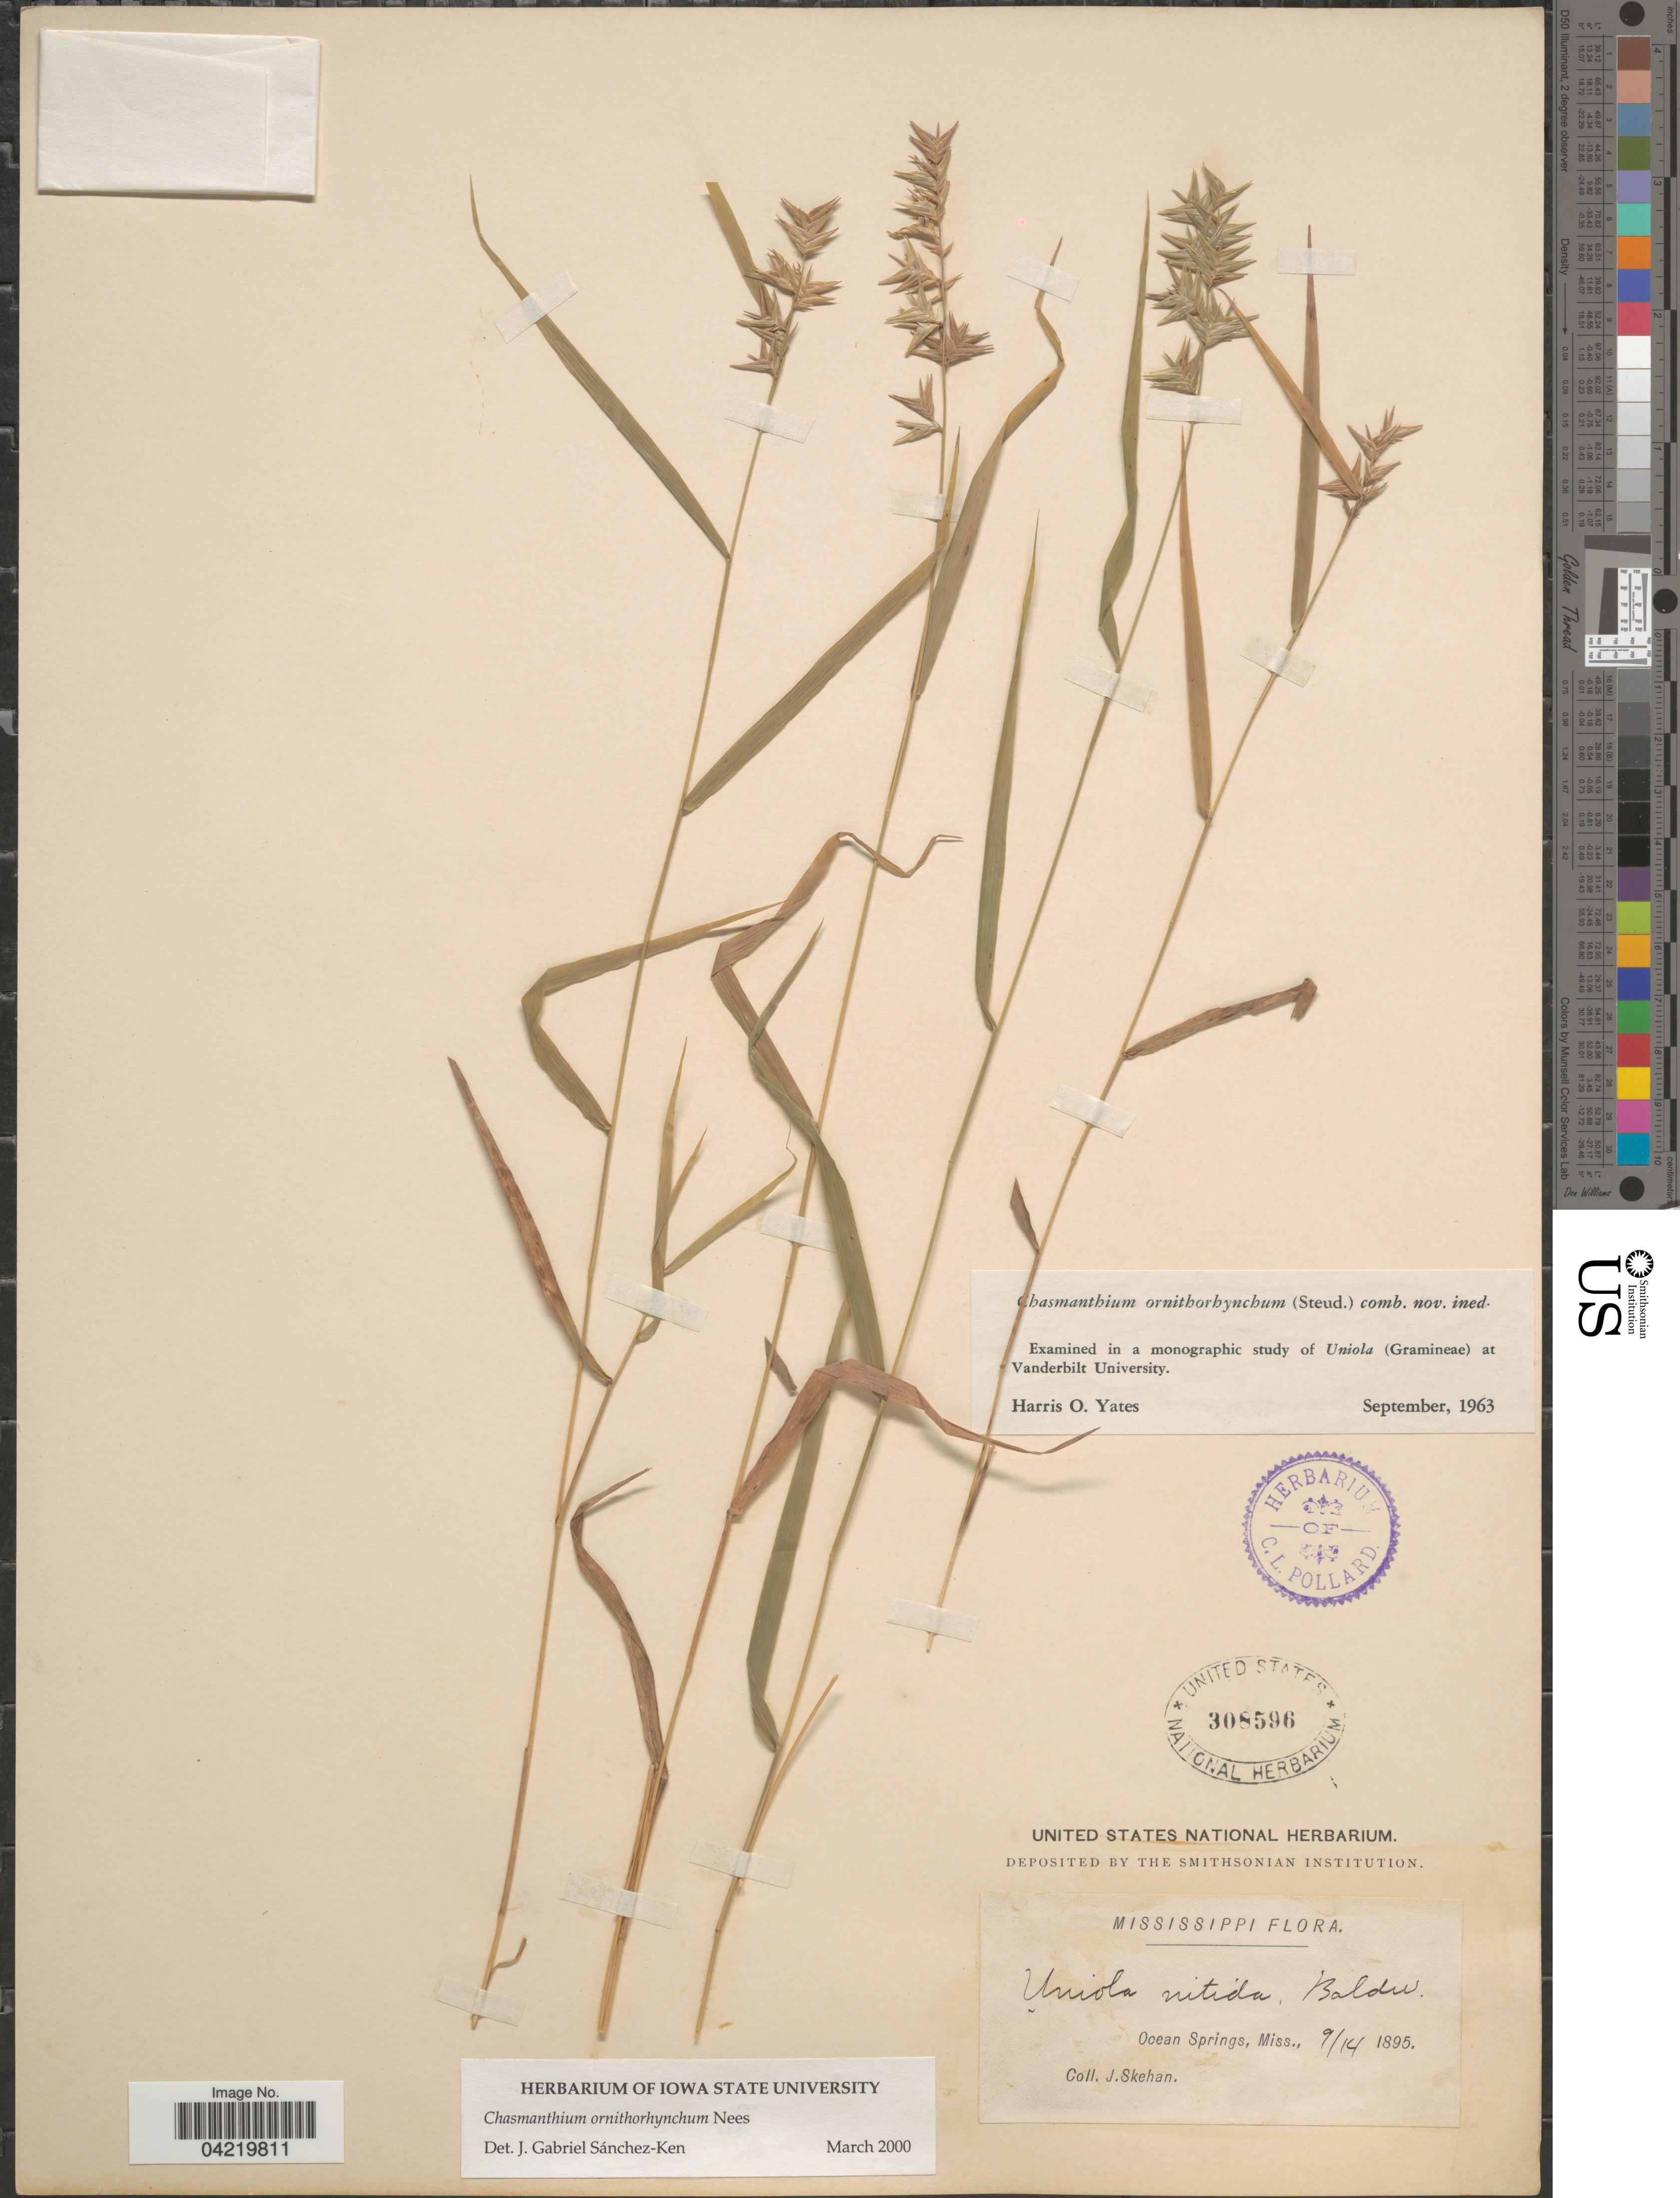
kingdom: Plantae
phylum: Tracheophyta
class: Liliopsida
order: Poales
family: Poaceae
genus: Chasmanthium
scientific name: Chasmanthium ornithorhynchum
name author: Nees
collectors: J. Skehan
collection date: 1895-09-14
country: United States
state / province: Mississippi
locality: Ocean Springs.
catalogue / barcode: US 308596